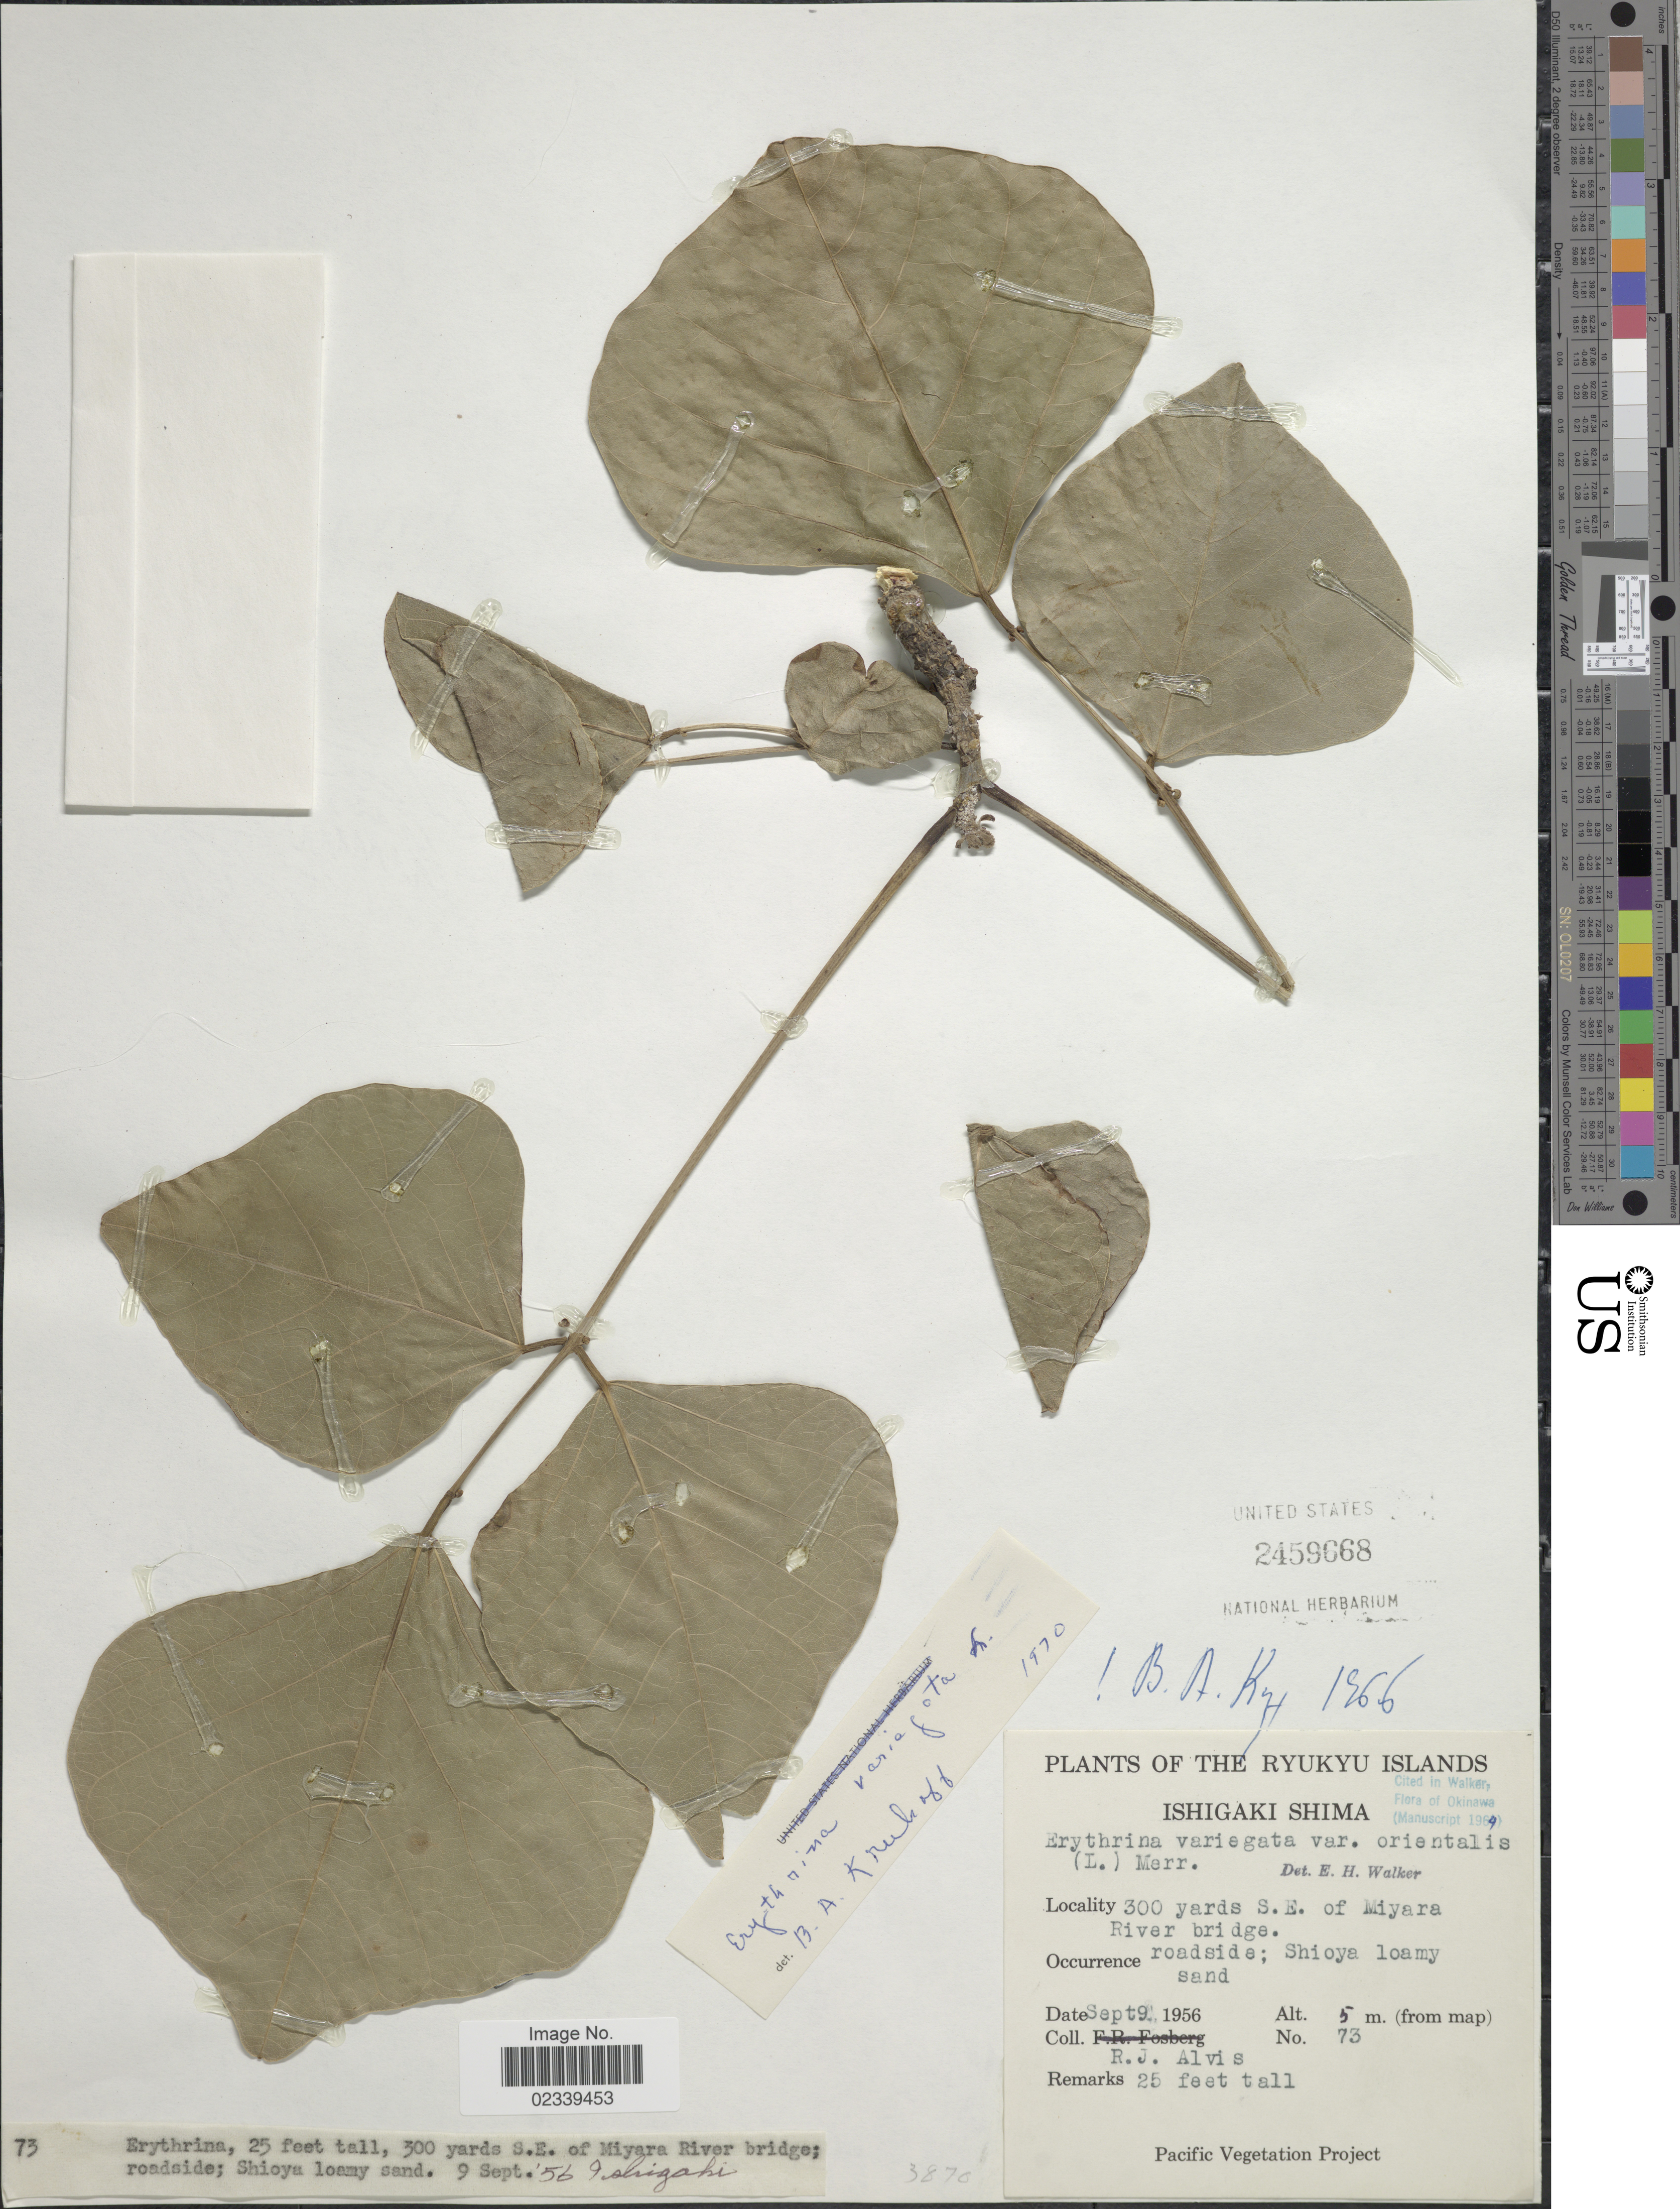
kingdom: Plantae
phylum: Tracheophyta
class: Magnoliopsida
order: Fabales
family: Fabaceae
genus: Erythrina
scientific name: Erythrina variegata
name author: L.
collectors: R. Alvis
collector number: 73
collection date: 1956-09-09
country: Japan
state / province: Okinawa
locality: The Ryukyu Islands, Ishigaki Shima, 300 yards S.E. of Miyara River bridge, roadside; Shioya loamy sand.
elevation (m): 5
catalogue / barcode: US 2459668